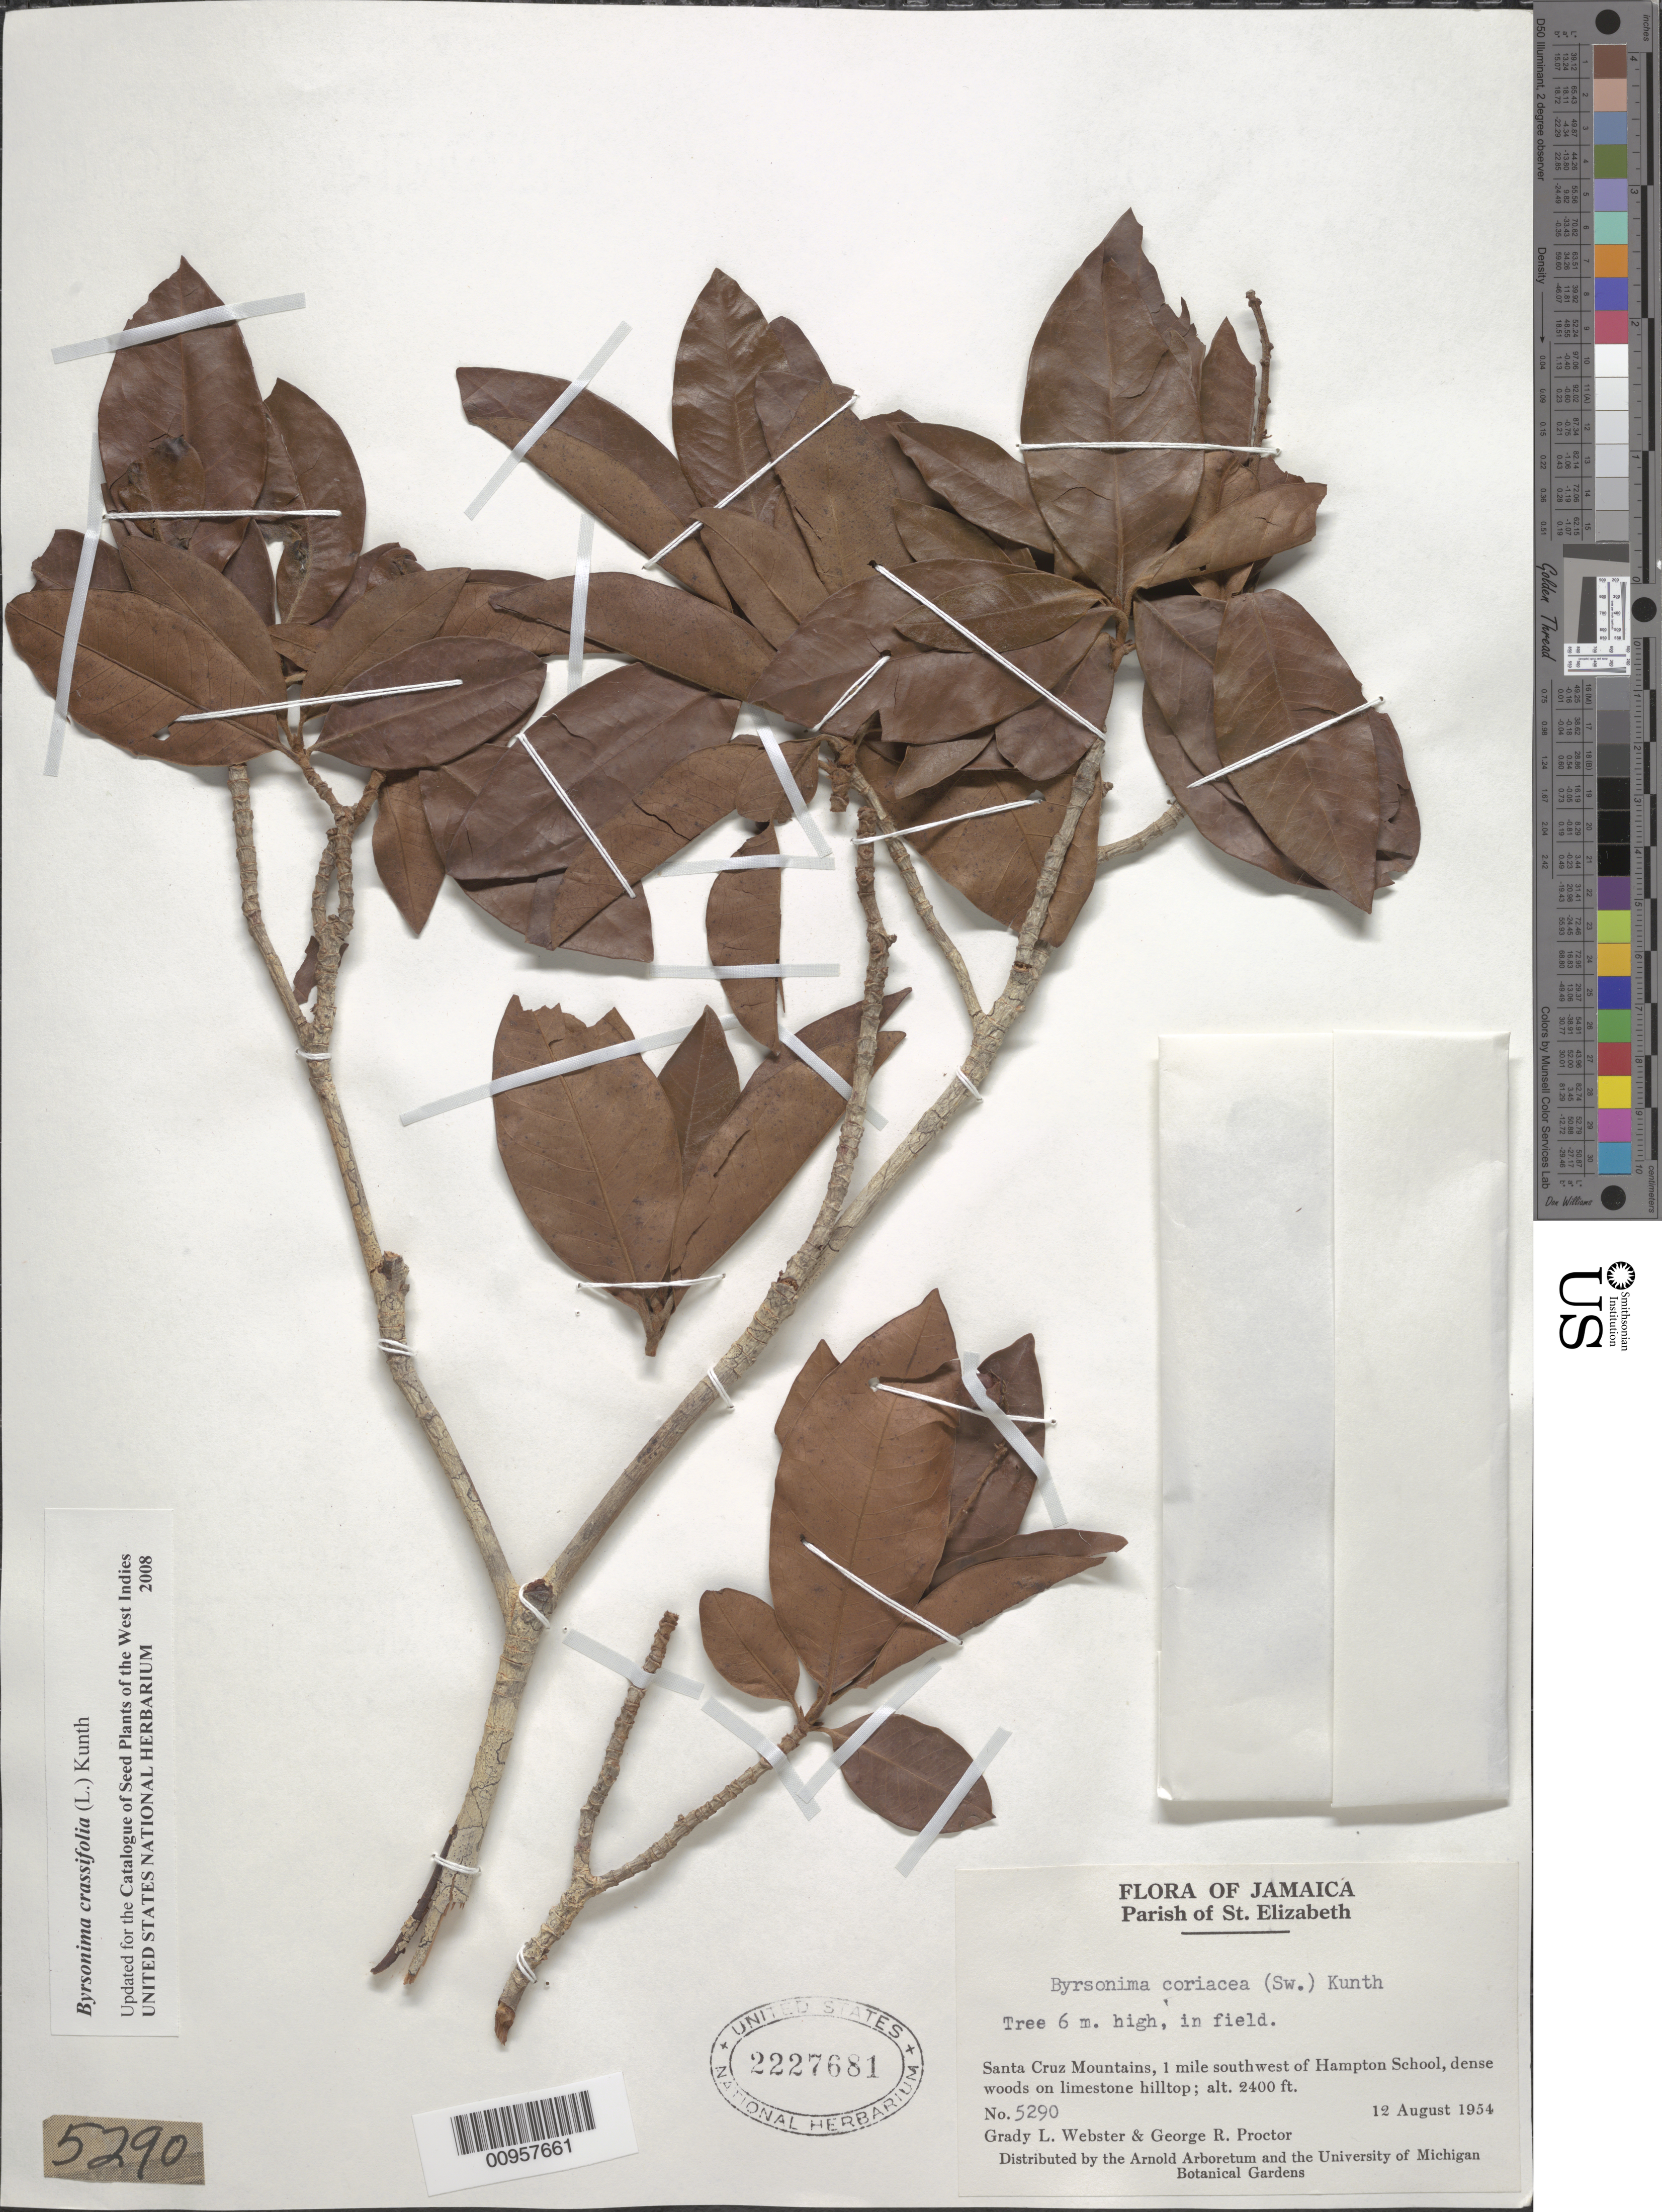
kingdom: Plantae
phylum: Tracheophyta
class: Magnoliopsida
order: Malpighiales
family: Malpighiaceae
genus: Byrsonima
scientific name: Byrsonima crassifolia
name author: (L.) Kunth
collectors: G. L. Webster & G. R. Proctor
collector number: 5290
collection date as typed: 12 Aug 1954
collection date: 1954-08-12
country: Jamaica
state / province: Saint Elizabeth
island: Jamaica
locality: Santa Cruz Mountains, 1 mile SW of Hampton School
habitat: In field; dense woods on limestone hilltop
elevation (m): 732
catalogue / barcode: US 2227681